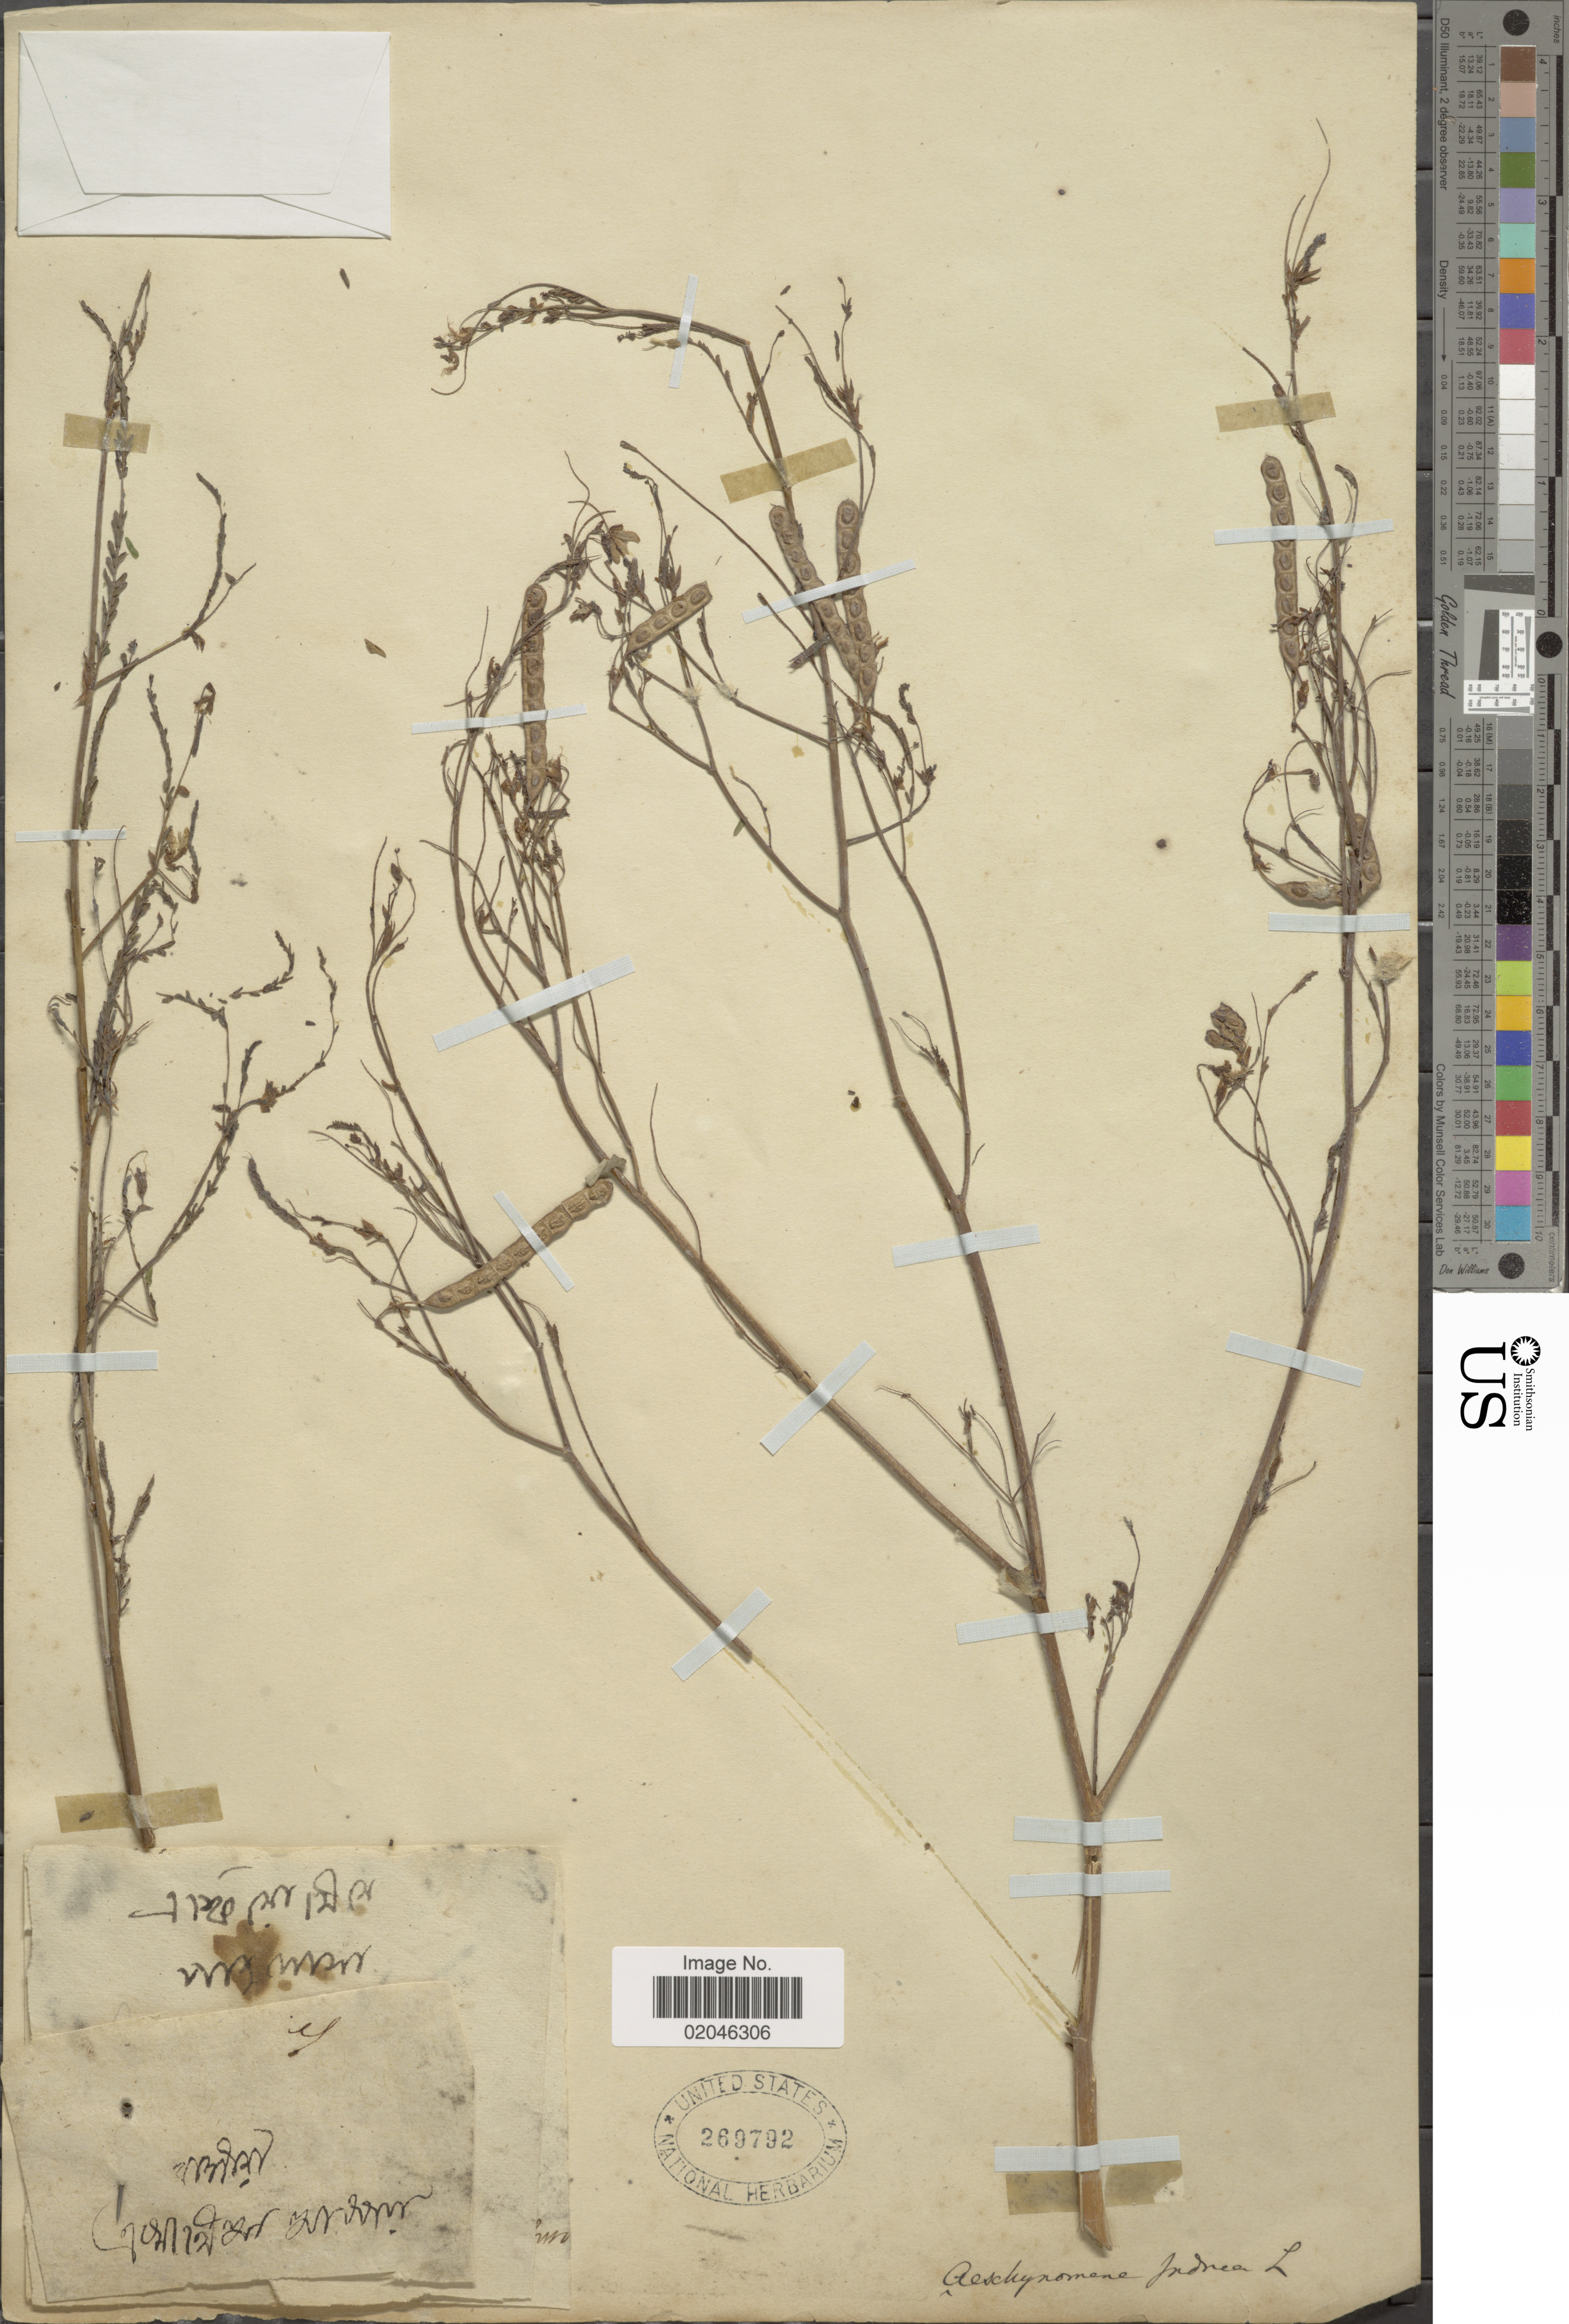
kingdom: Plantae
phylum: Tracheophyta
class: Magnoliopsida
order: Fabales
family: Fabaceae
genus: Aeschynomene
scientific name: Aeschynomene indica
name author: L.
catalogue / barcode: US 269792